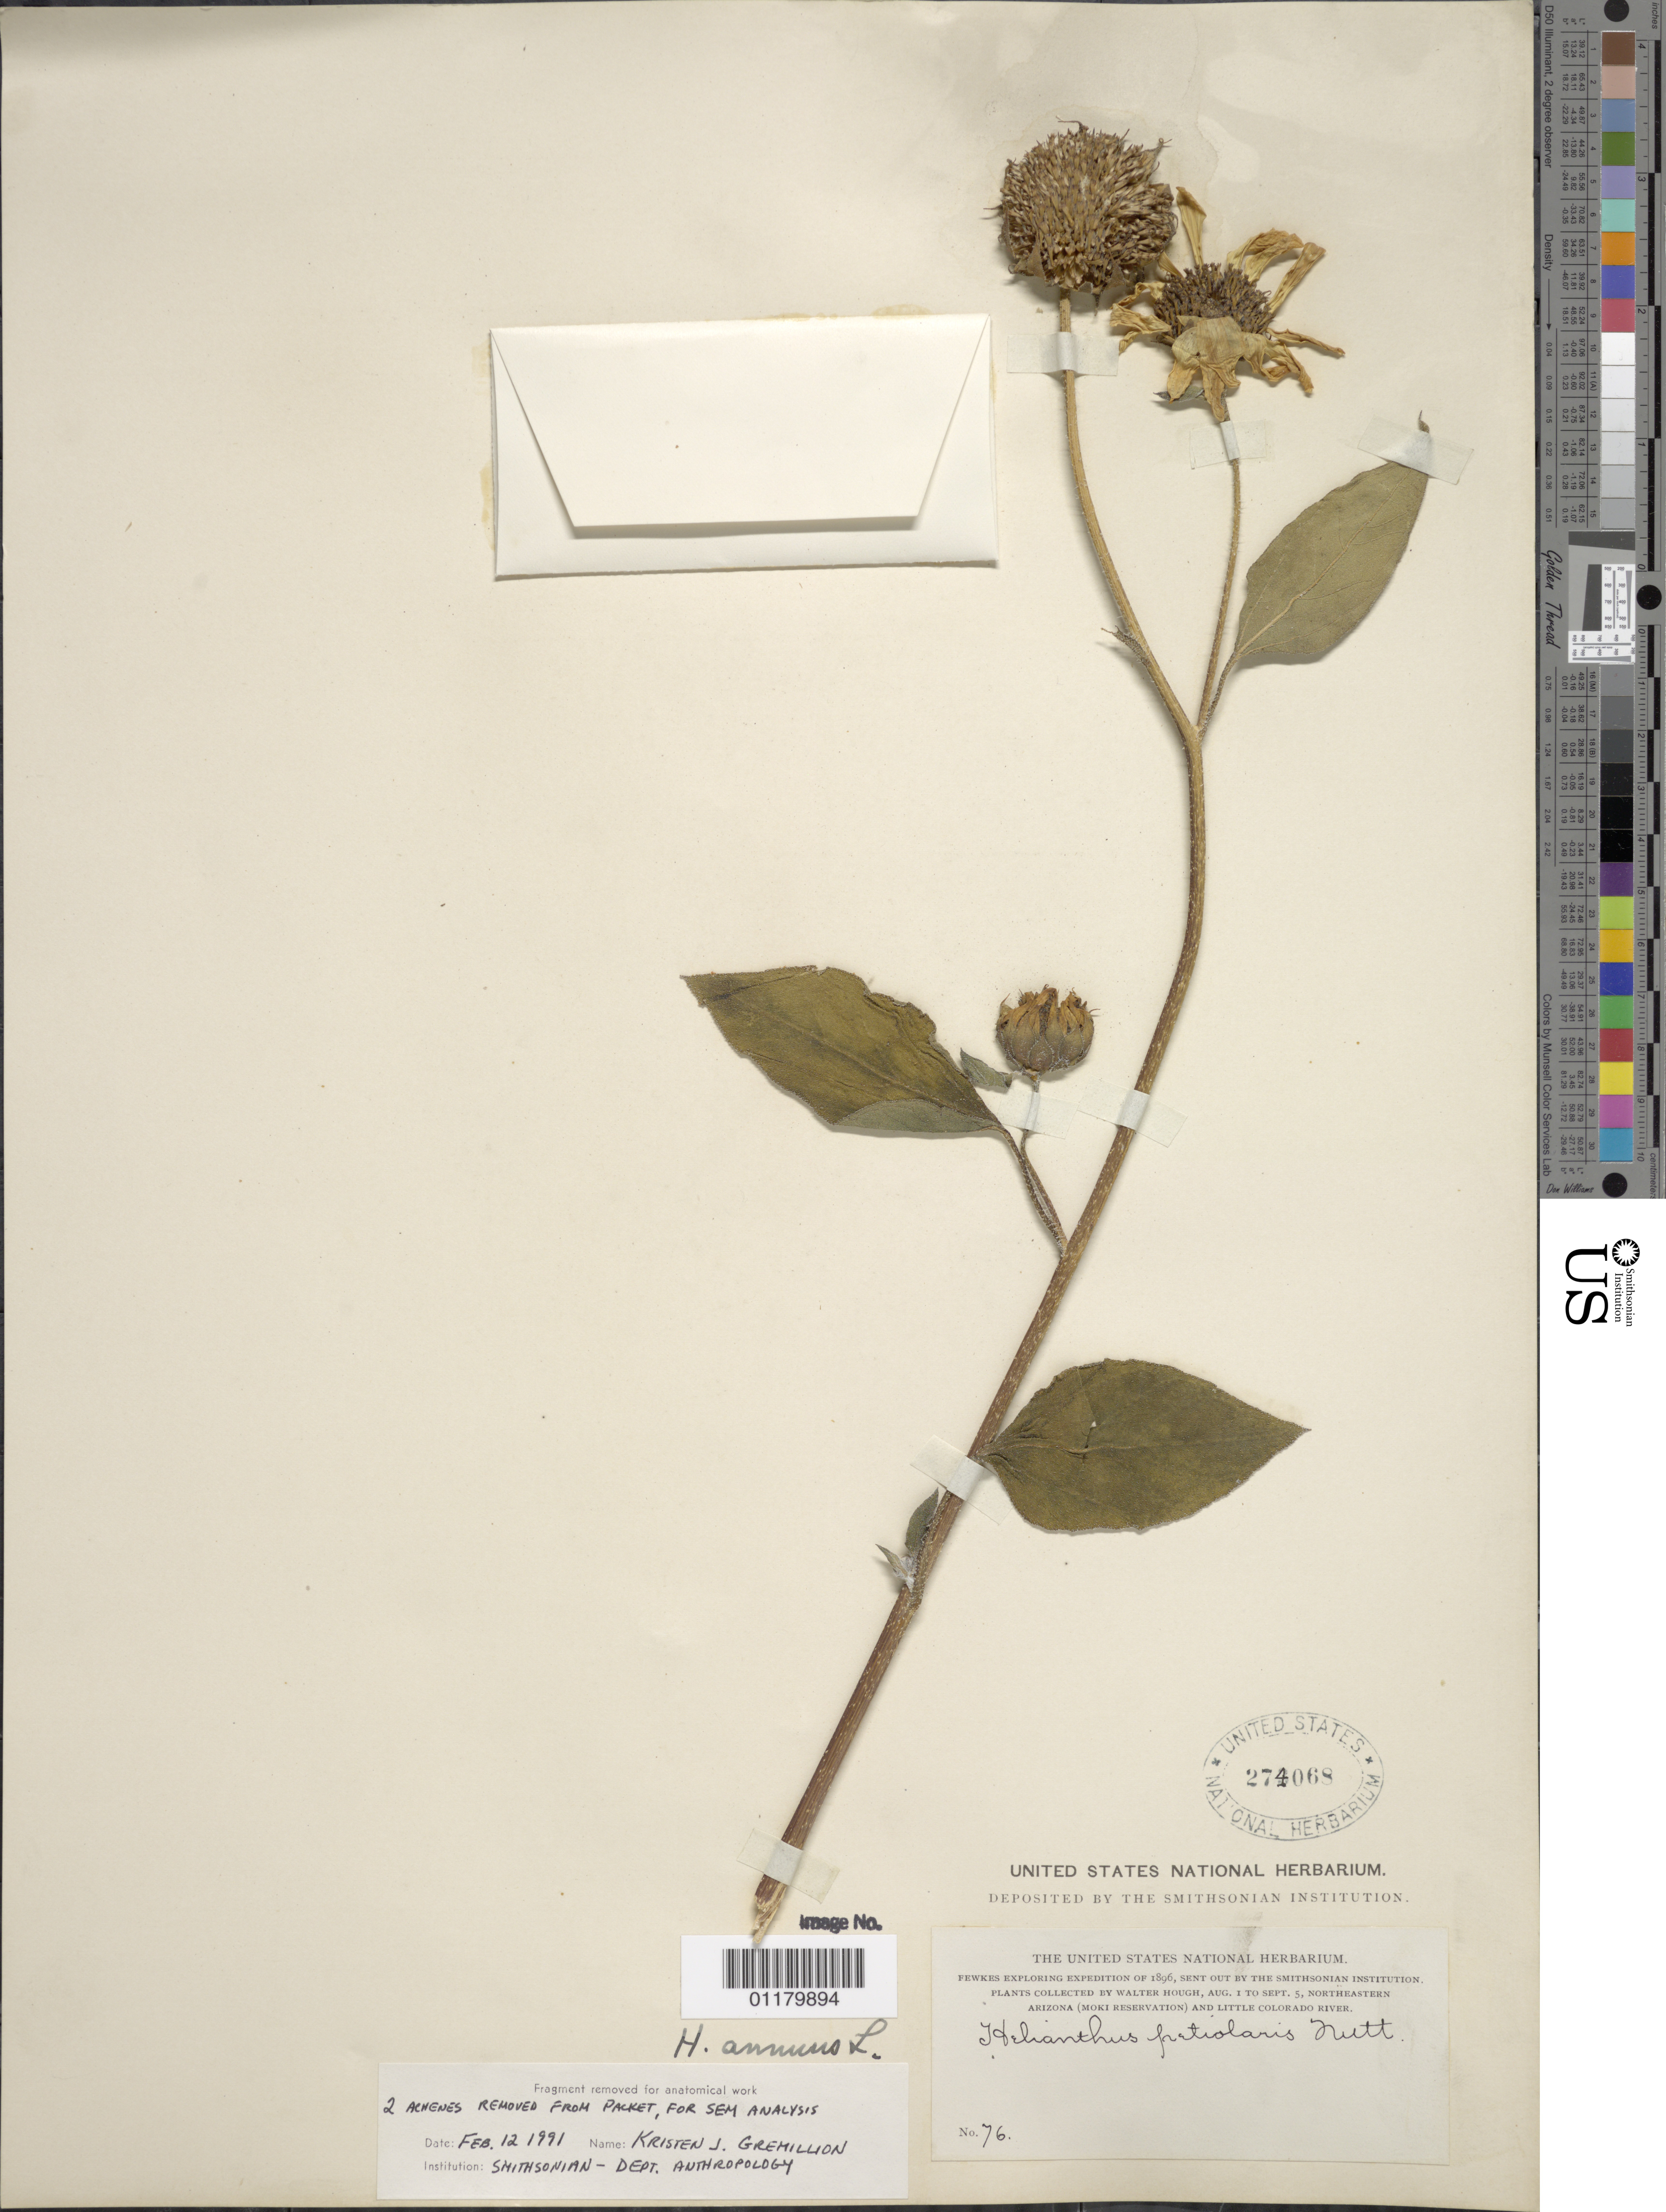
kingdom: Plantae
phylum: Tracheophyta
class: Magnoliopsida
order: Asterales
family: Asteraceae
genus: Helianthus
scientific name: Helianthus annuus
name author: L.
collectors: W. Hough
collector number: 76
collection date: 1896-08-01/1896-09-05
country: United States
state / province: Arizona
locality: Moki Reservation and Little Colorado River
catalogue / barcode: US 274068